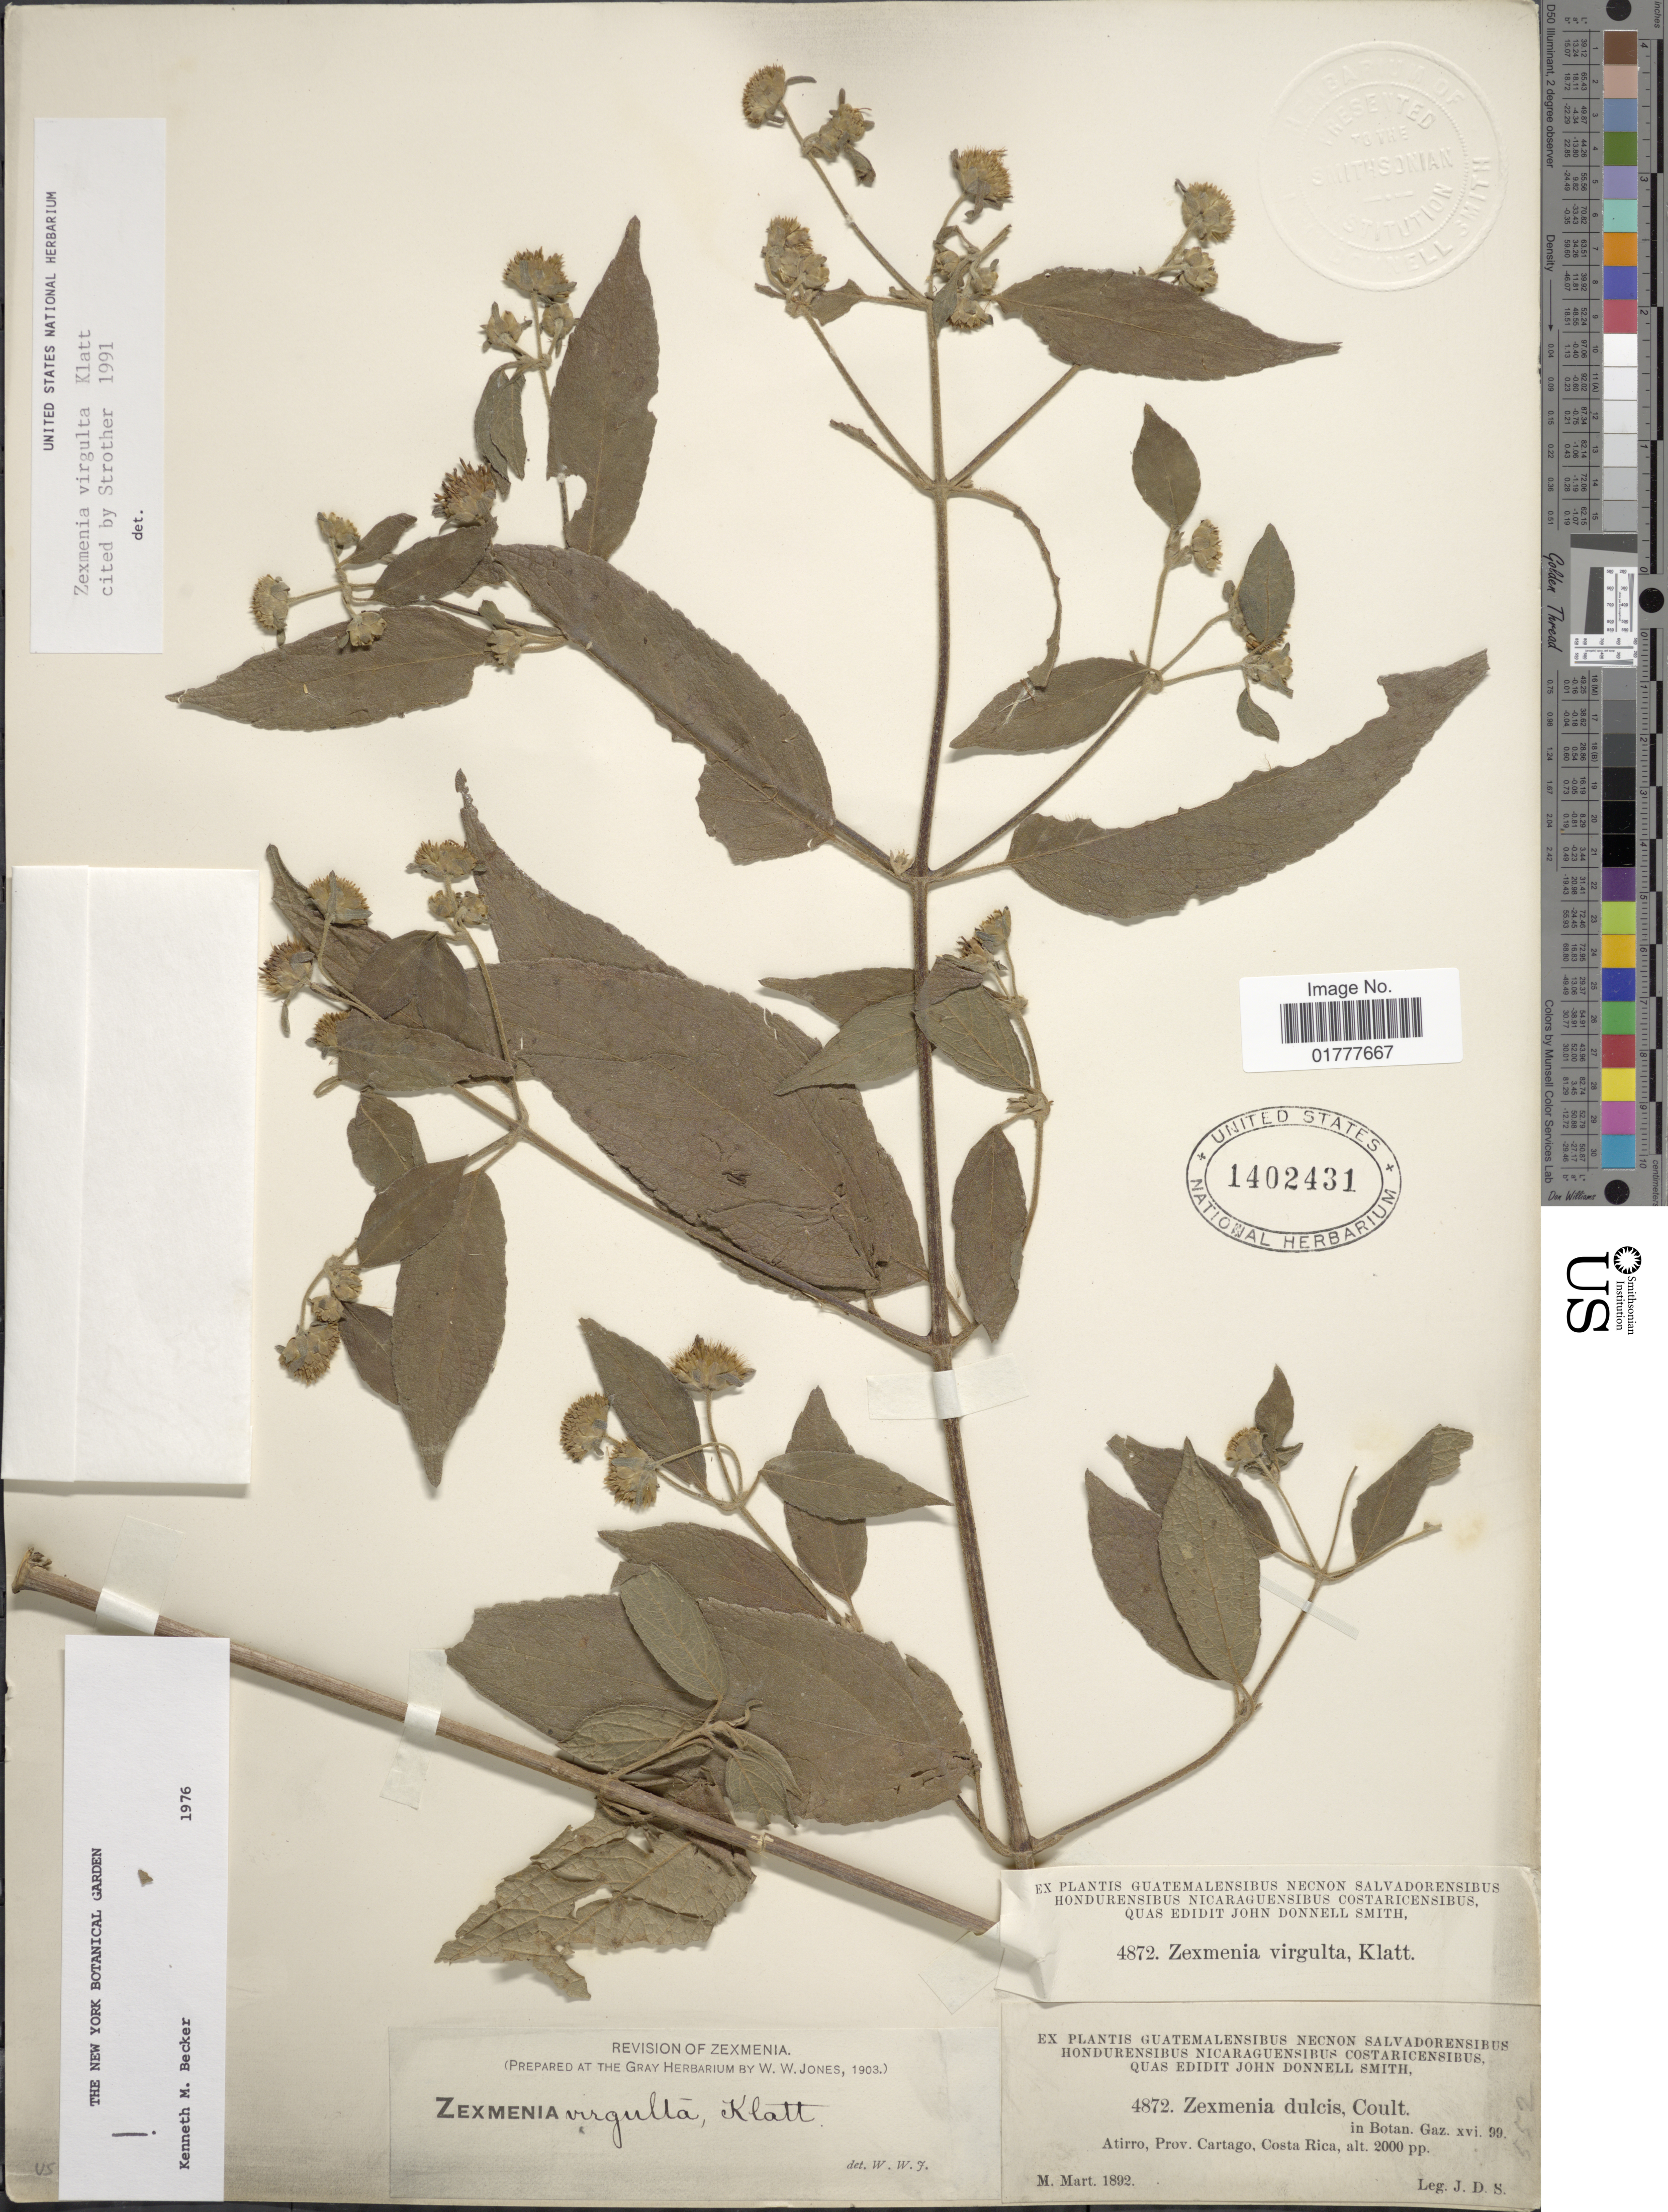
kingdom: Plantae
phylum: Tracheophyta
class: Magnoliopsida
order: Asterales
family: Asteraceae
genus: Zexmenia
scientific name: Zexmenia virgulta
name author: Klatt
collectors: J. Donnell Smith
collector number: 4872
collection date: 1892-03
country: Costa Rica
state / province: Cartago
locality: Atirro, Prov. Cartago, Costa Rica.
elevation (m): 610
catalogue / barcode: US 1402431